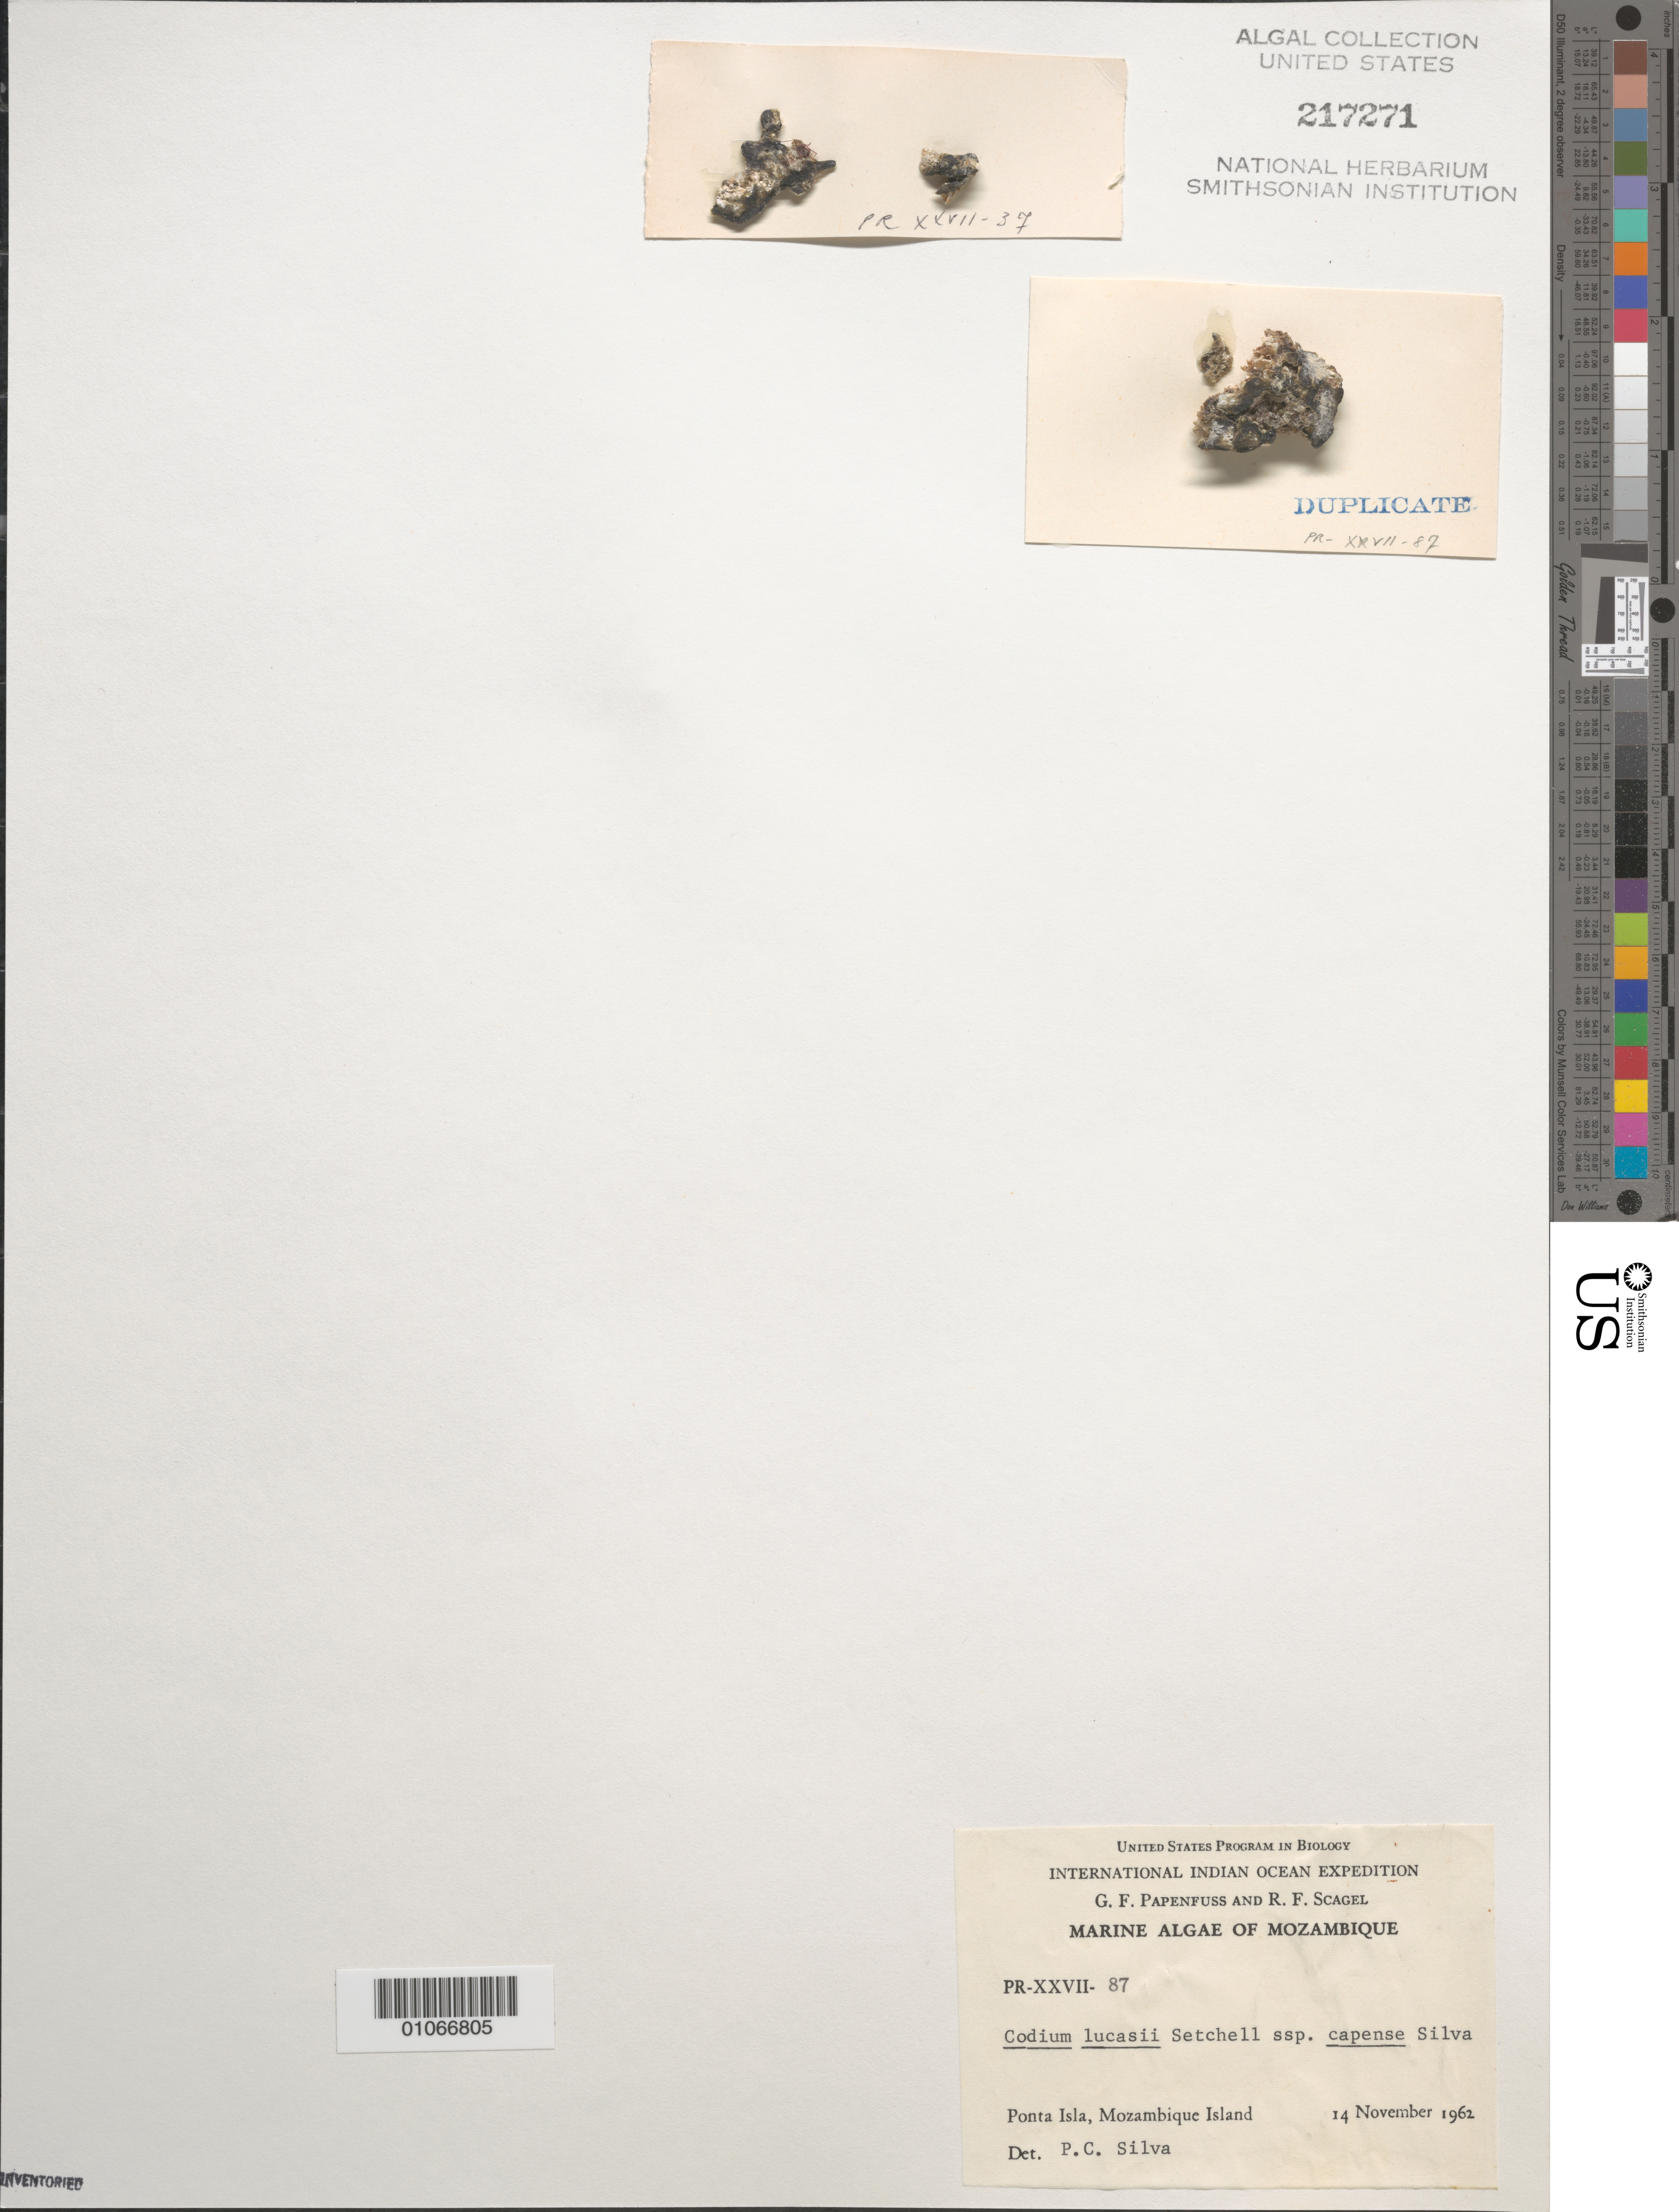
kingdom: Plantae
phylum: Chlorophyta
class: Ulvophyceae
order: Bryopsidales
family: Codiaceae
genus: Codium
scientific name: Codium lucasii subsp. capense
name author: P.C. Silva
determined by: Silva, P. C.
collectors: G. Papenfuss & R. F. Scagel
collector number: PR-XXVII-87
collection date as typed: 14 Nov 1962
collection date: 1962-11-14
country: Mozambique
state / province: Nampula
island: Mozambique Island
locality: Ponta Isla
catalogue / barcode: US 217271